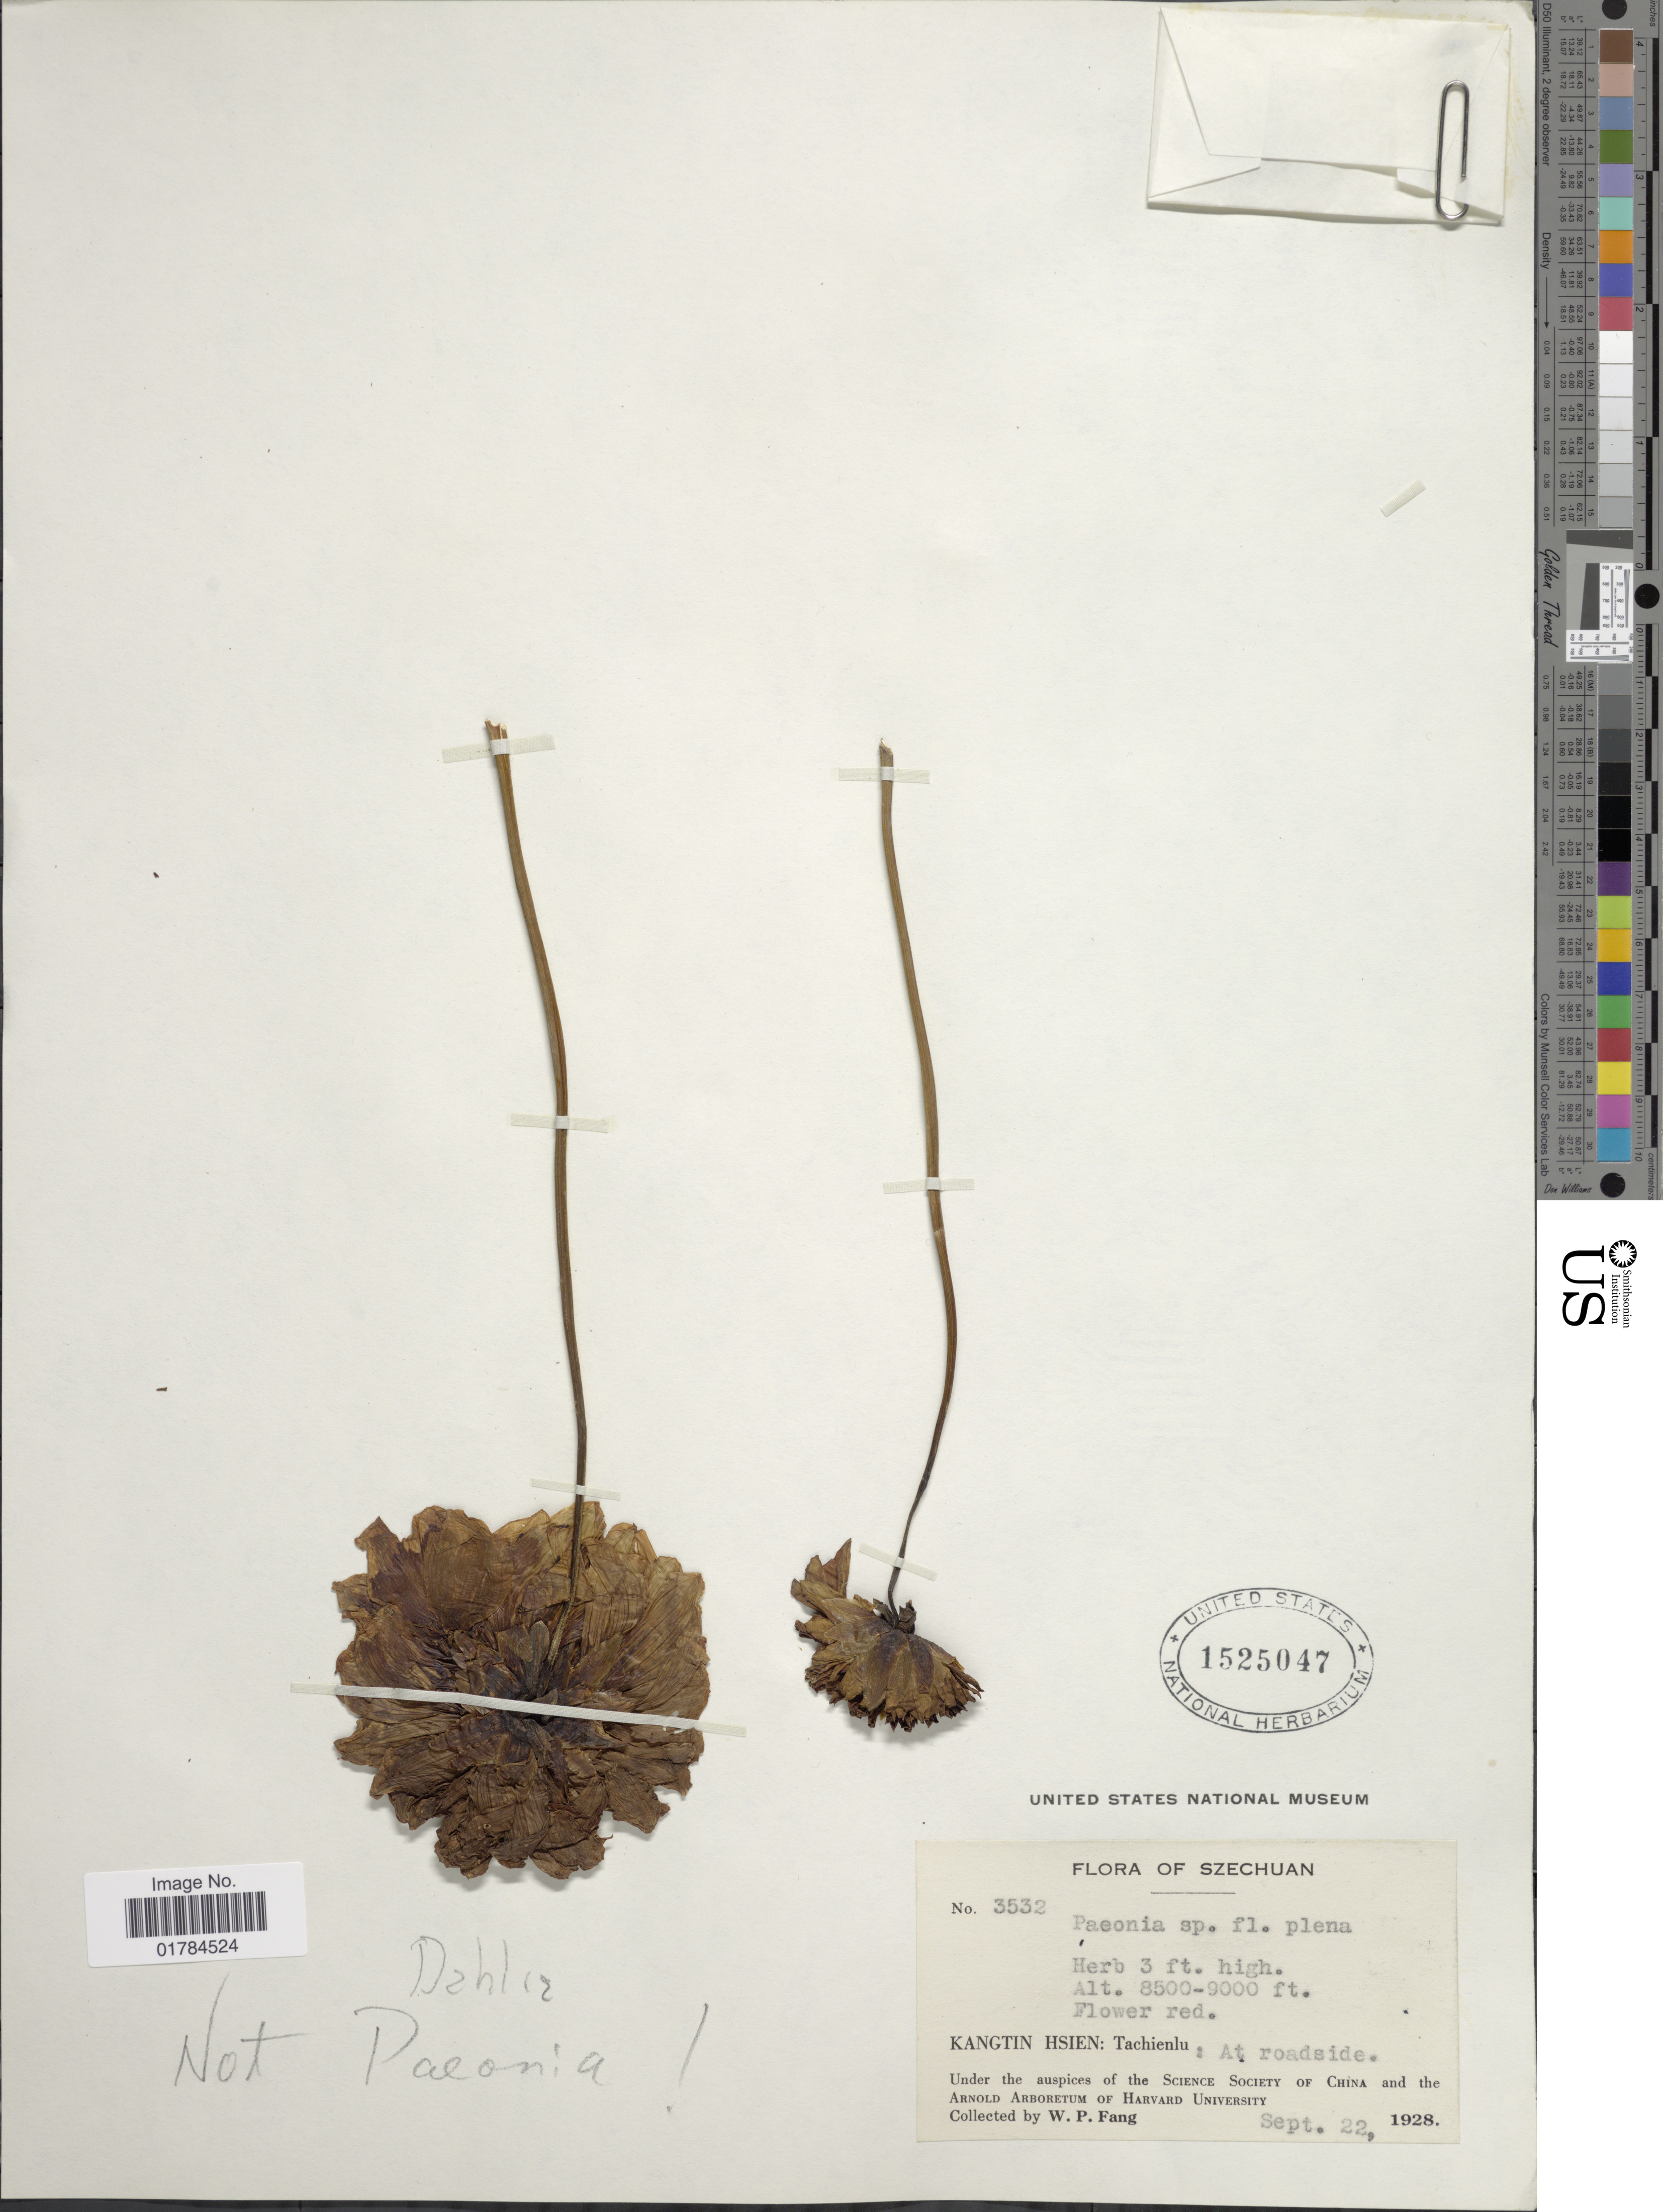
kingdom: Plantae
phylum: Tracheophyta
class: Magnoliopsida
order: Asterales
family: Asteraceae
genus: Dahlia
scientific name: Dahlia pinnata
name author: Cav.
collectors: W. P. Fang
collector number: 3532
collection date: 1928-09-22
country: China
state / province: Sichuan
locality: Szechuan, Kangtin Hsien: Tachienlu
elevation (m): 2591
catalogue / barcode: US 1525047